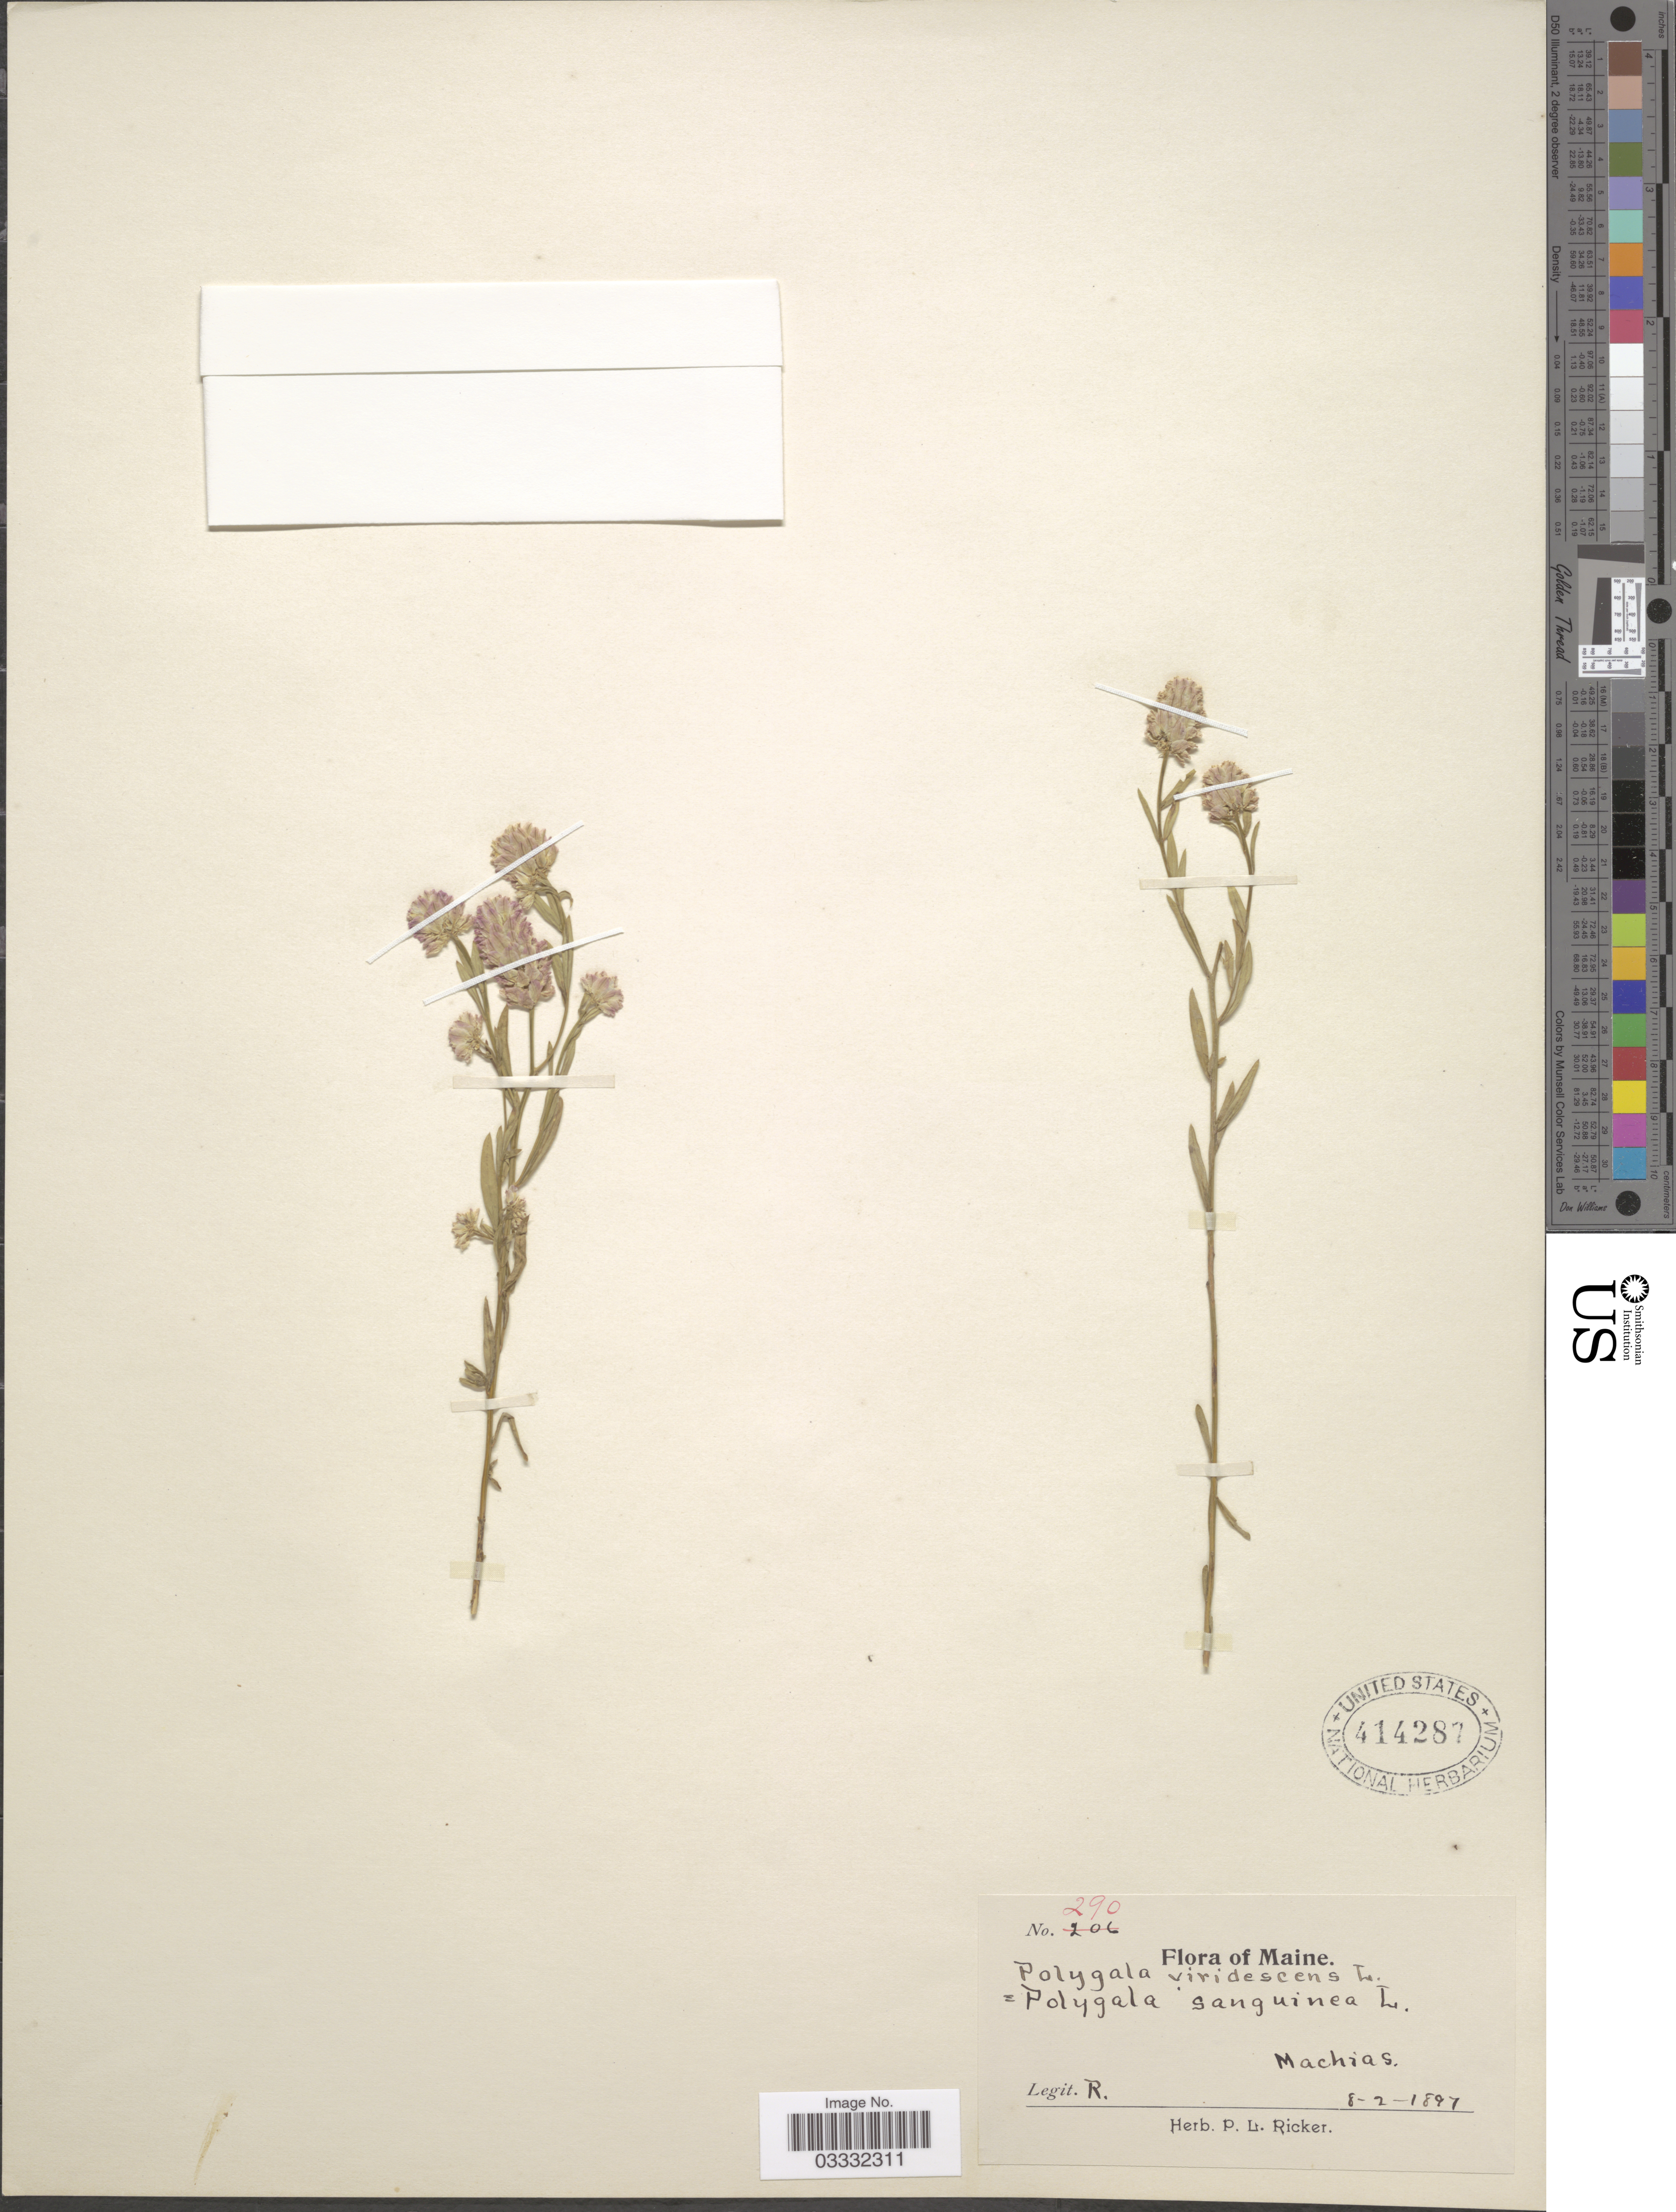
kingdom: Plantae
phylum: Tracheophyta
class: Magnoliopsida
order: Fabales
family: Polygalaceae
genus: Polygala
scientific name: Polygala sanguinea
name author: L.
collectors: P. Ricker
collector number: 290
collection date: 1897-08-02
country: United States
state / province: Maine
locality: Machias.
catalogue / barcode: US 414287